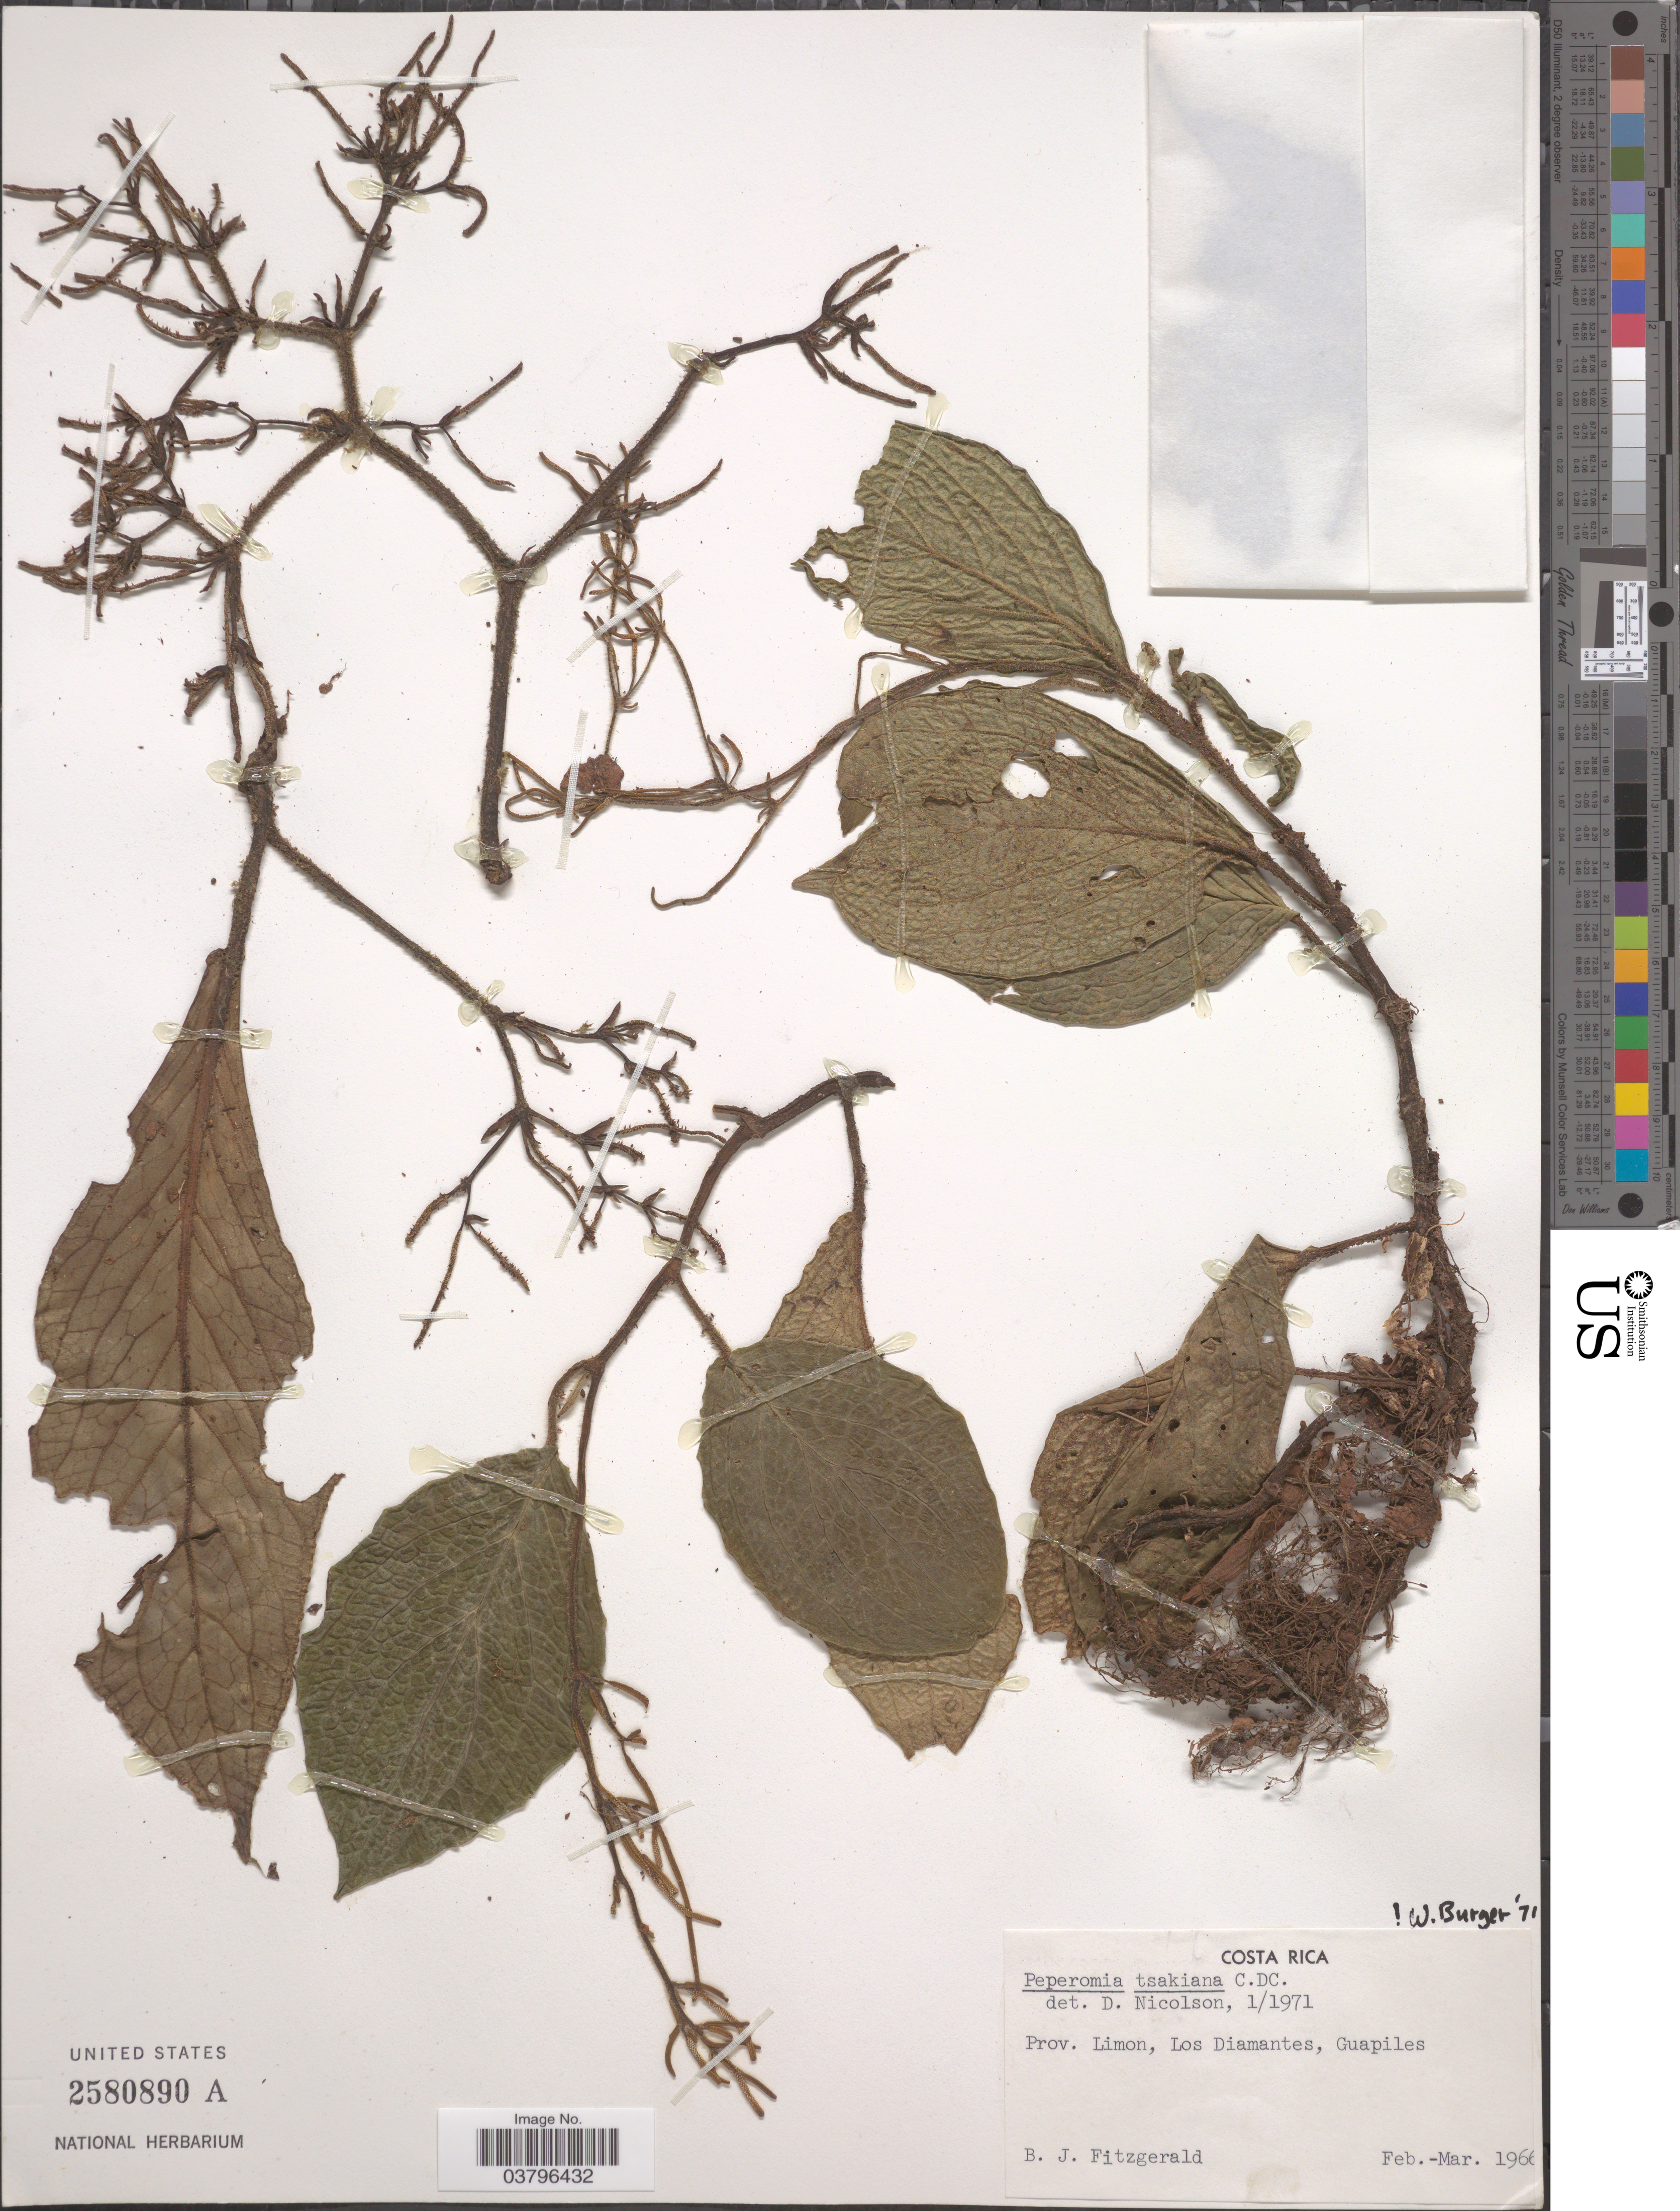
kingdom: Plantae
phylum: Tracheophyta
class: Magnoliopsida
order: Piperales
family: Piperaceae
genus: Peperomia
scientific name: Peperomia guapilesiana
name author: Trel.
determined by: Jiménez, José Estaban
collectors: B. Fitzgerald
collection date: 1966-02/1966-03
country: Costa Rica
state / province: Limón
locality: Los Diamantes, Guapiles.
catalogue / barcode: US 2580890A